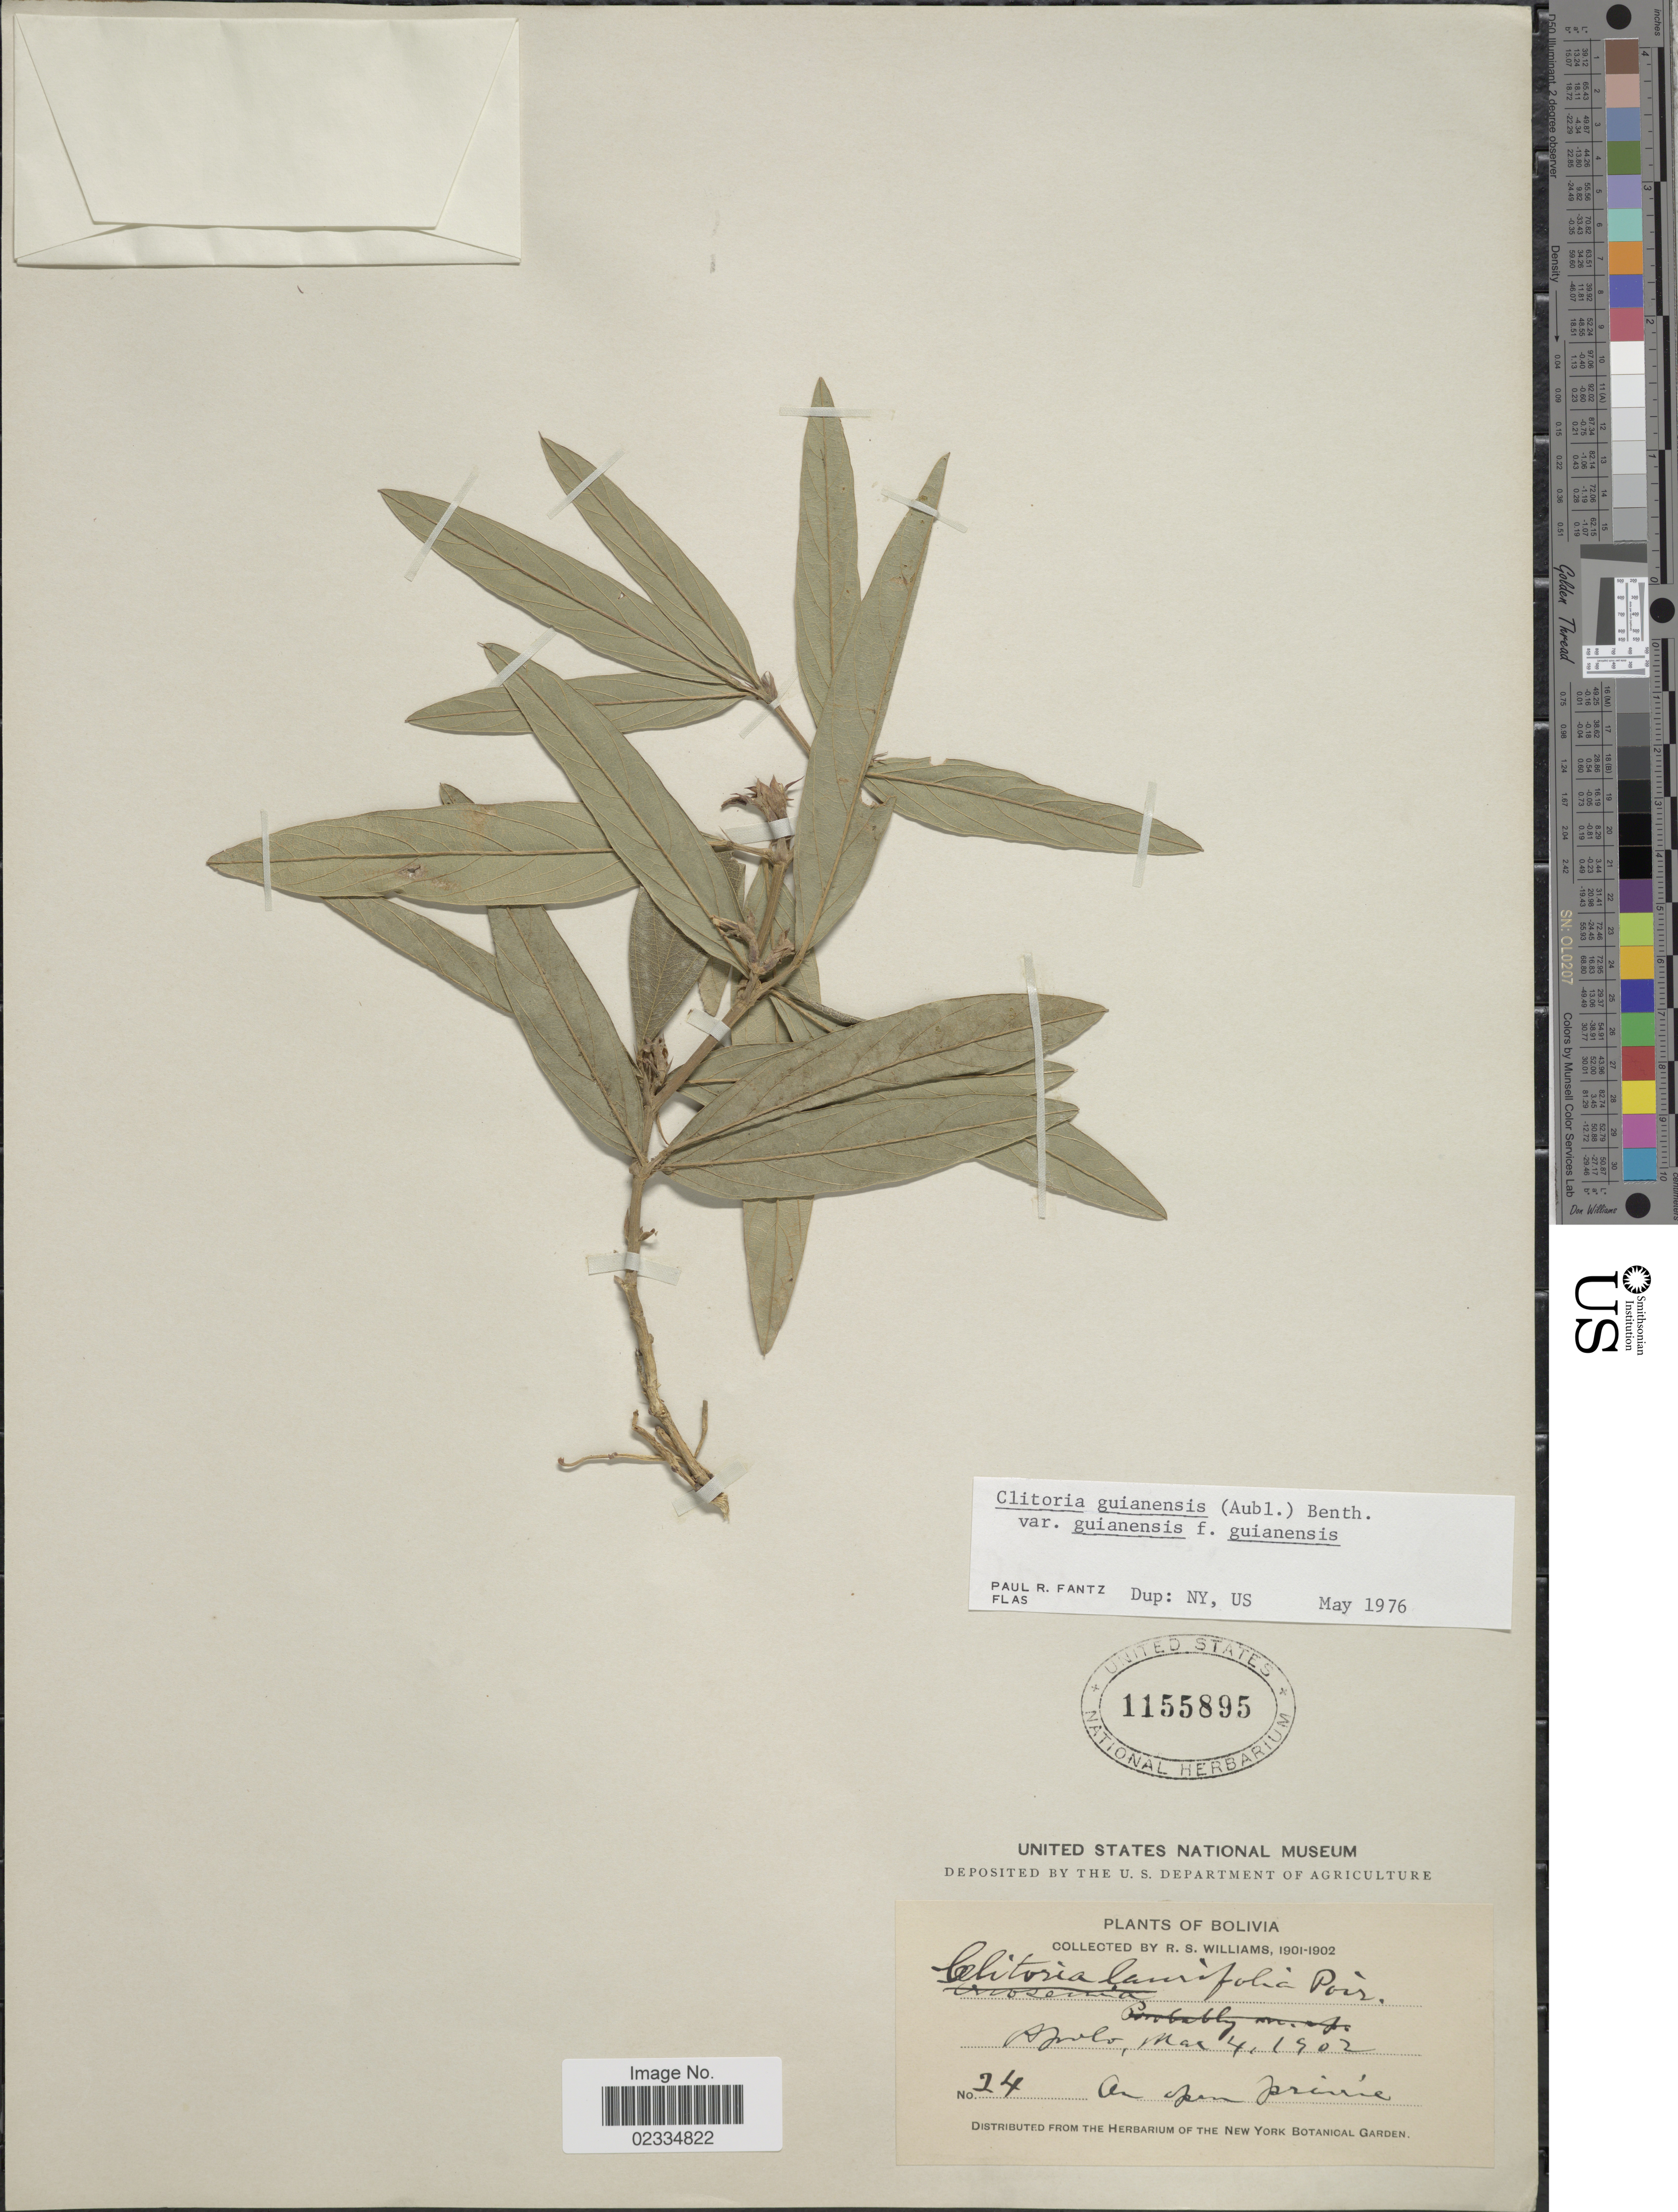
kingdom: Plantae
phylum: Tracheophyta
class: Magnoliopsida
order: Fabales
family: Fabaceae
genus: Clitoria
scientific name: Clitoria guianensis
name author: (Aubl.) Benth.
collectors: R. S. Williams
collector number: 24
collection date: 1902-03-04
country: Bolivia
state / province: La Paz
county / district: Franz Tamayo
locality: Apolo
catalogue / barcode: US 1155895